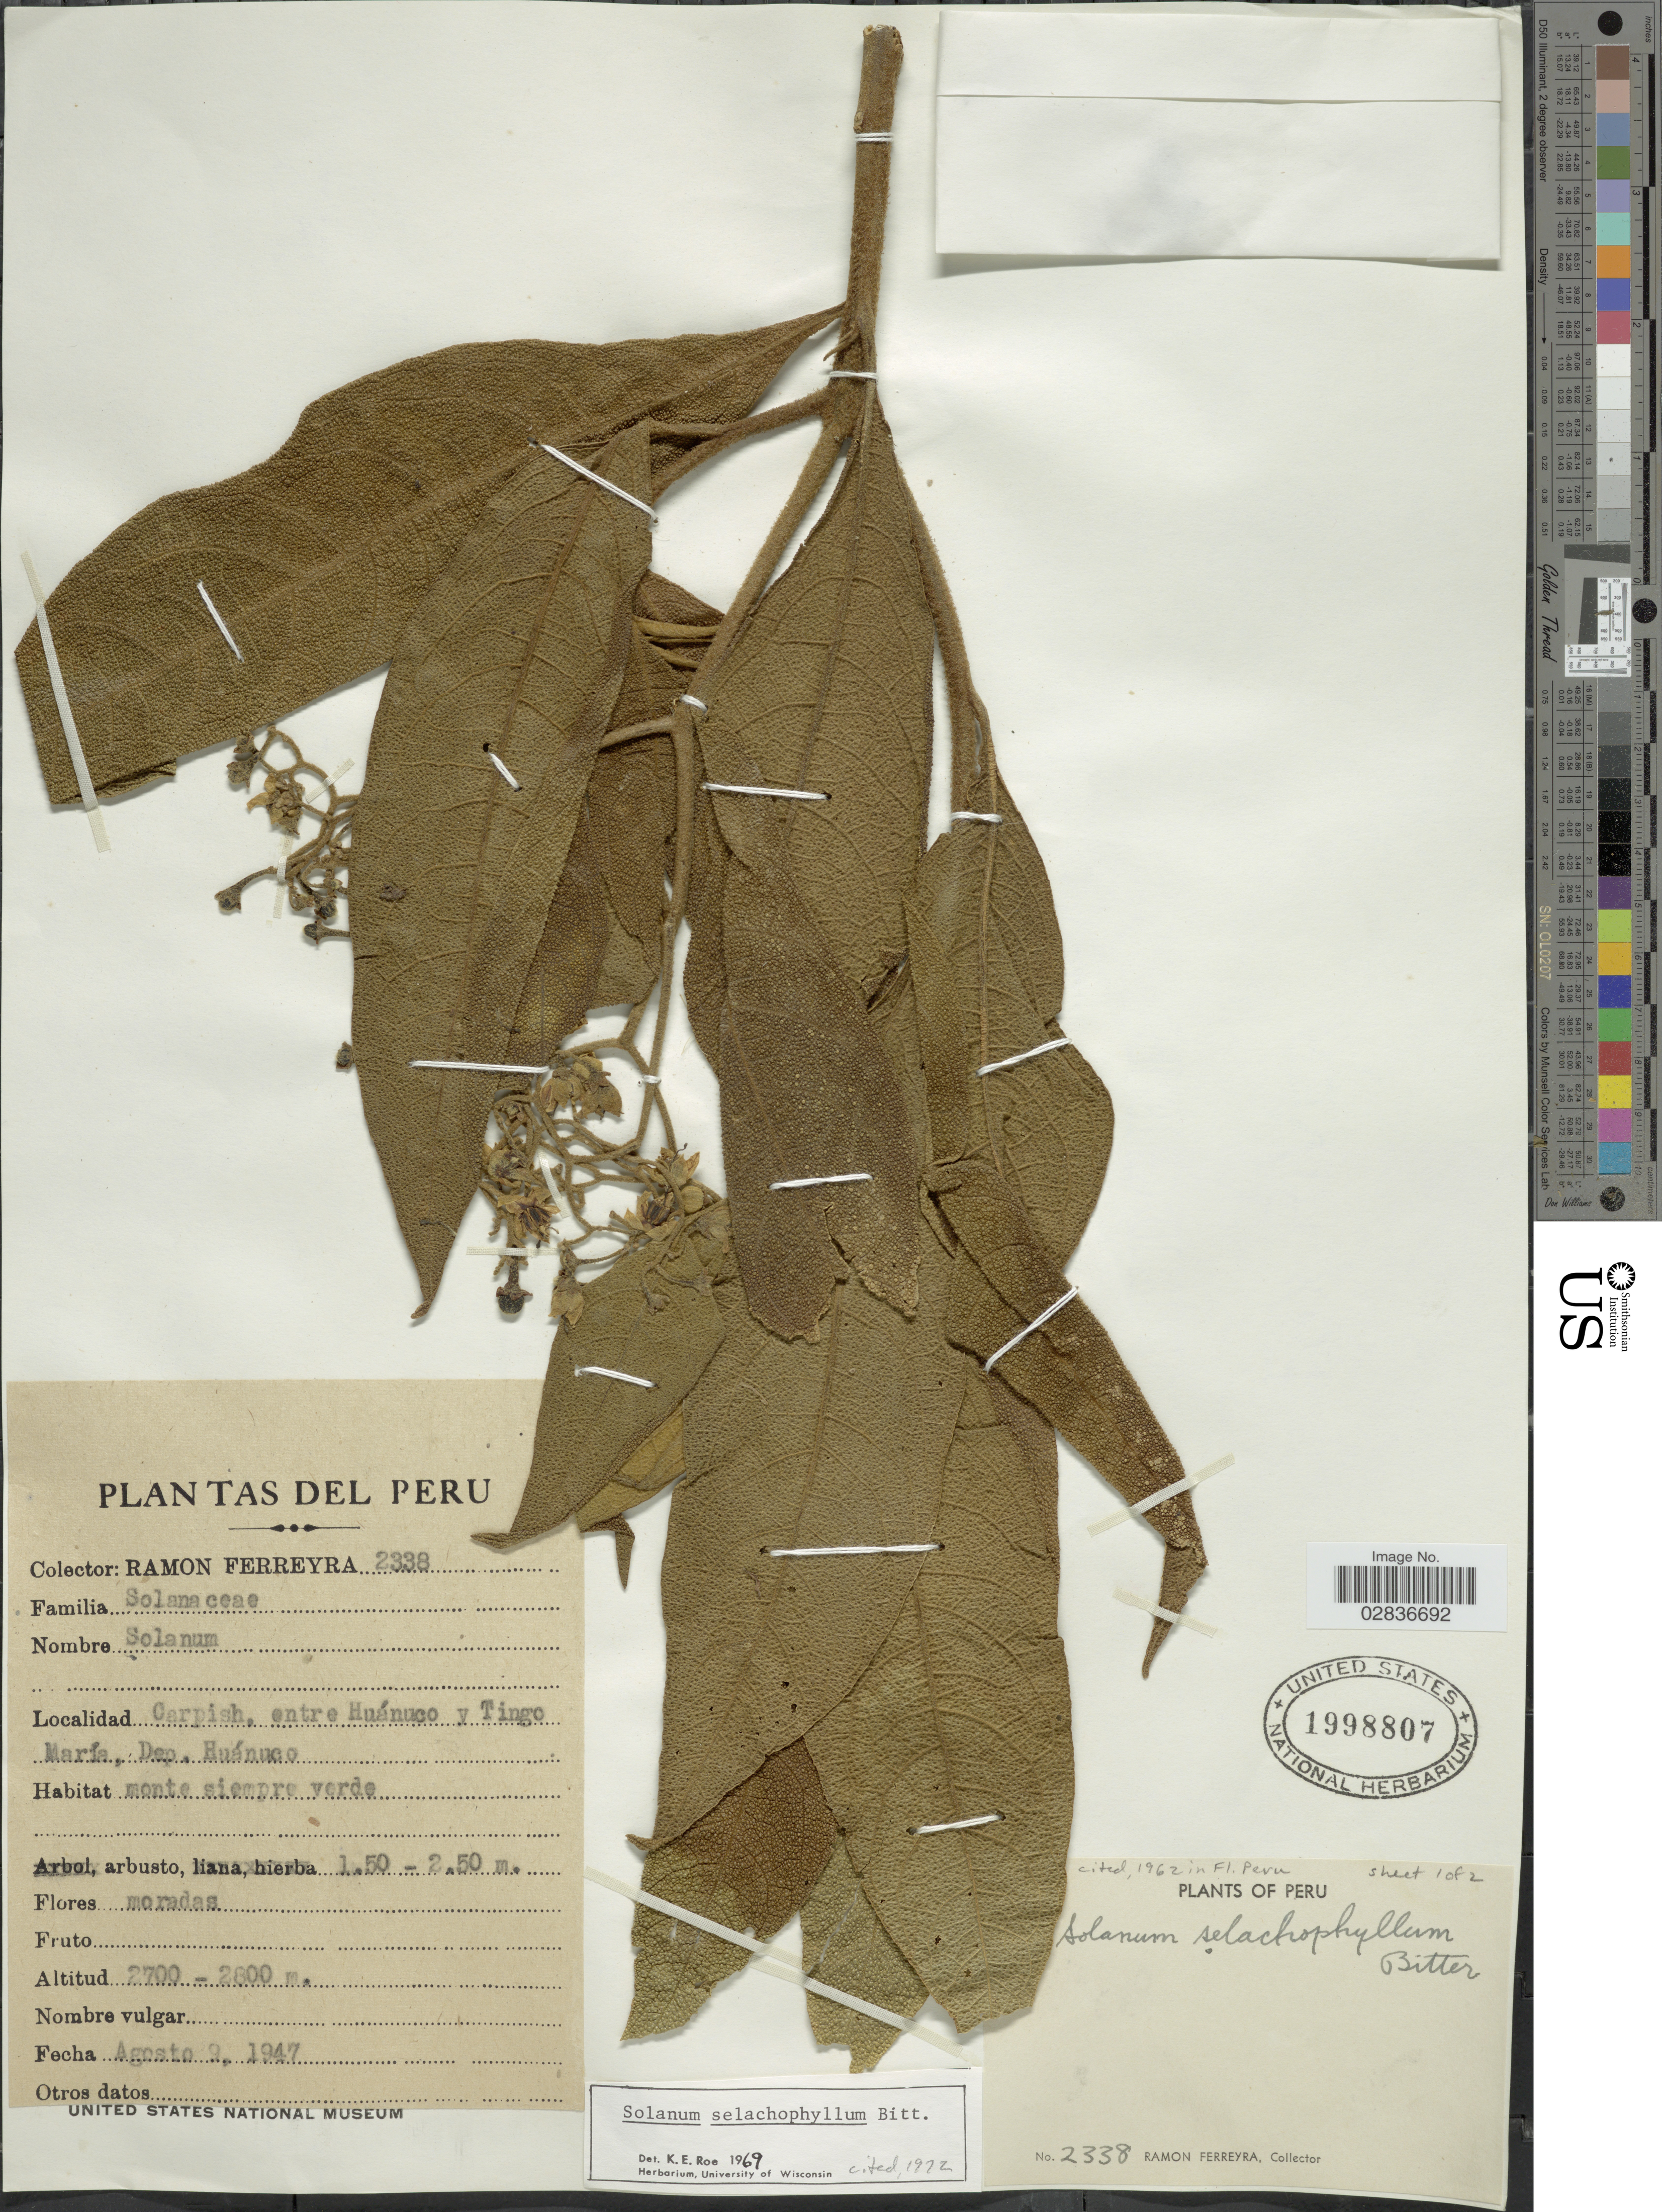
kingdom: Plantae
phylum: Tracheophyta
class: Magnoliopsida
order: Solanales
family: Solanaceae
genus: Solanum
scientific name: Solanum selachophyllum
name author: Bitter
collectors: R. A. Ferreyra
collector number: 2338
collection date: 1947-08-09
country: Peru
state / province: Huánuco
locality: Carpish, entre Huánuco y Tingo María, Dep. Huánuco.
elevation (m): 2700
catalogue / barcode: US 1998807